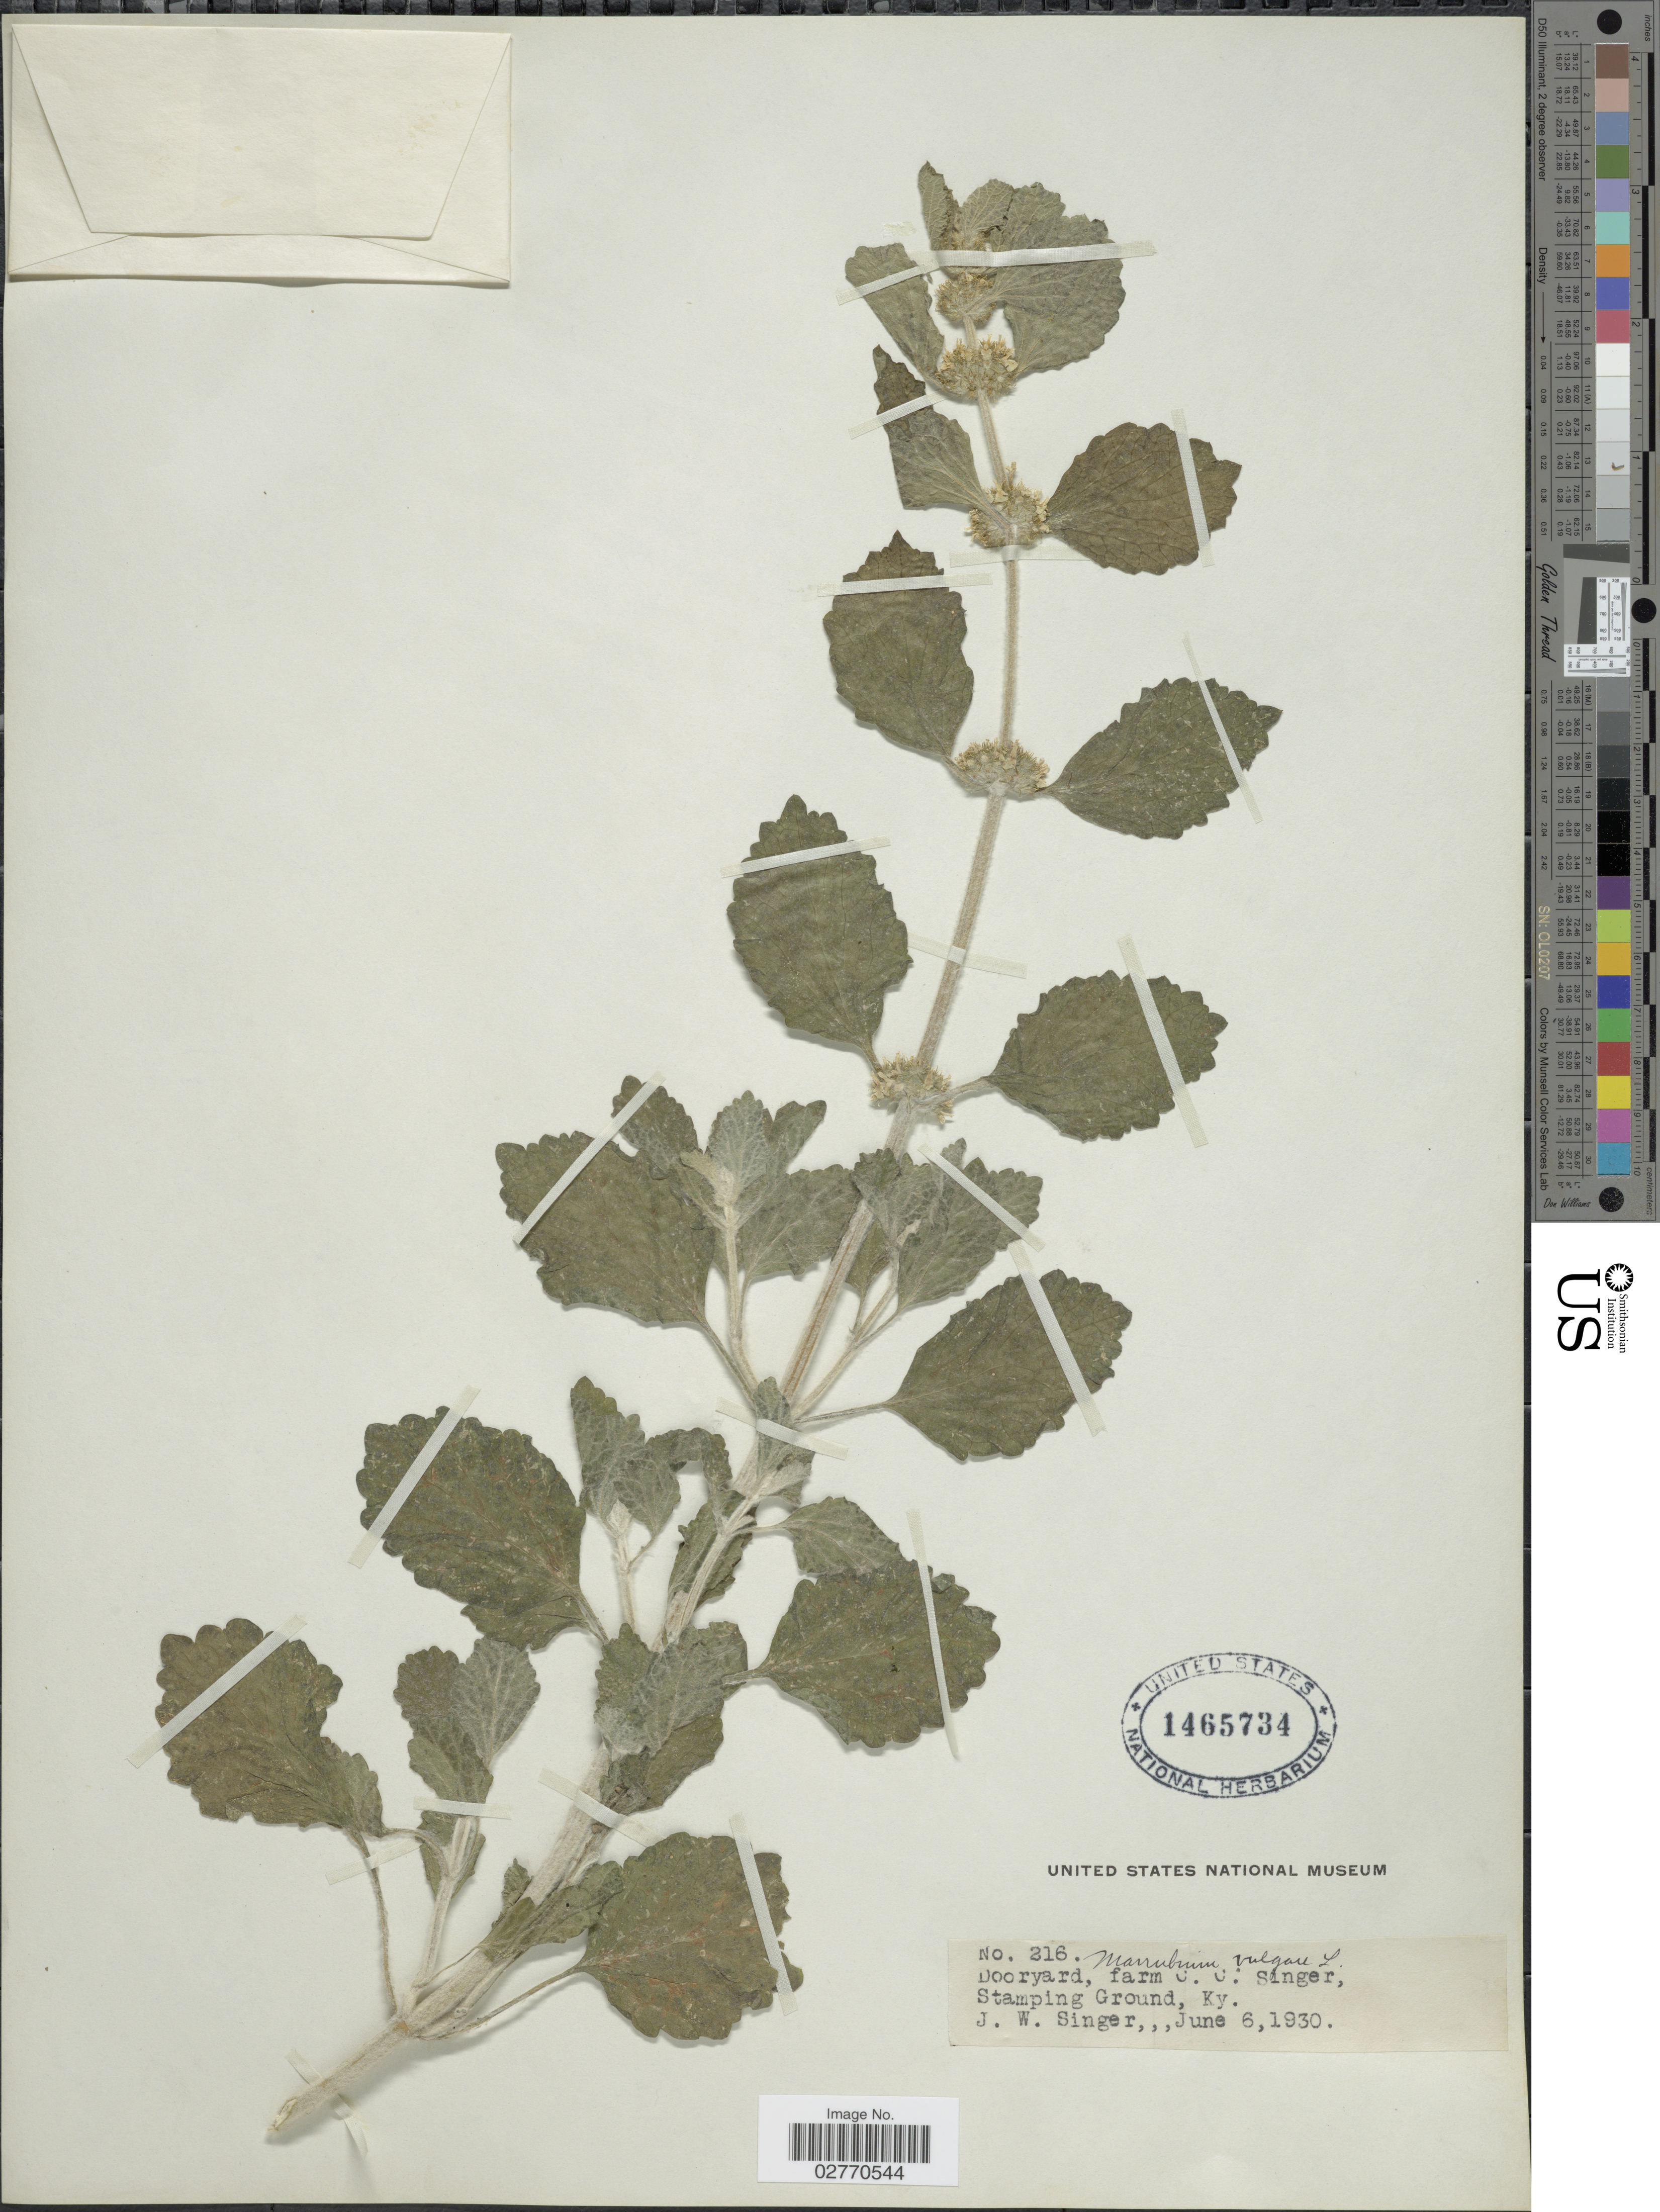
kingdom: Plantae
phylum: Tracheophyta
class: Magnoliopsida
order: Lamiales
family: Lamiaceae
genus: Marrubium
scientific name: Marrubium vulgare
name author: L.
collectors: J. EW. Singer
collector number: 216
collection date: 1930-06-06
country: United States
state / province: Kentucky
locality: Dooryard, farm C. C.: Singer, Stamping Ground, Ky.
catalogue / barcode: US 1465734